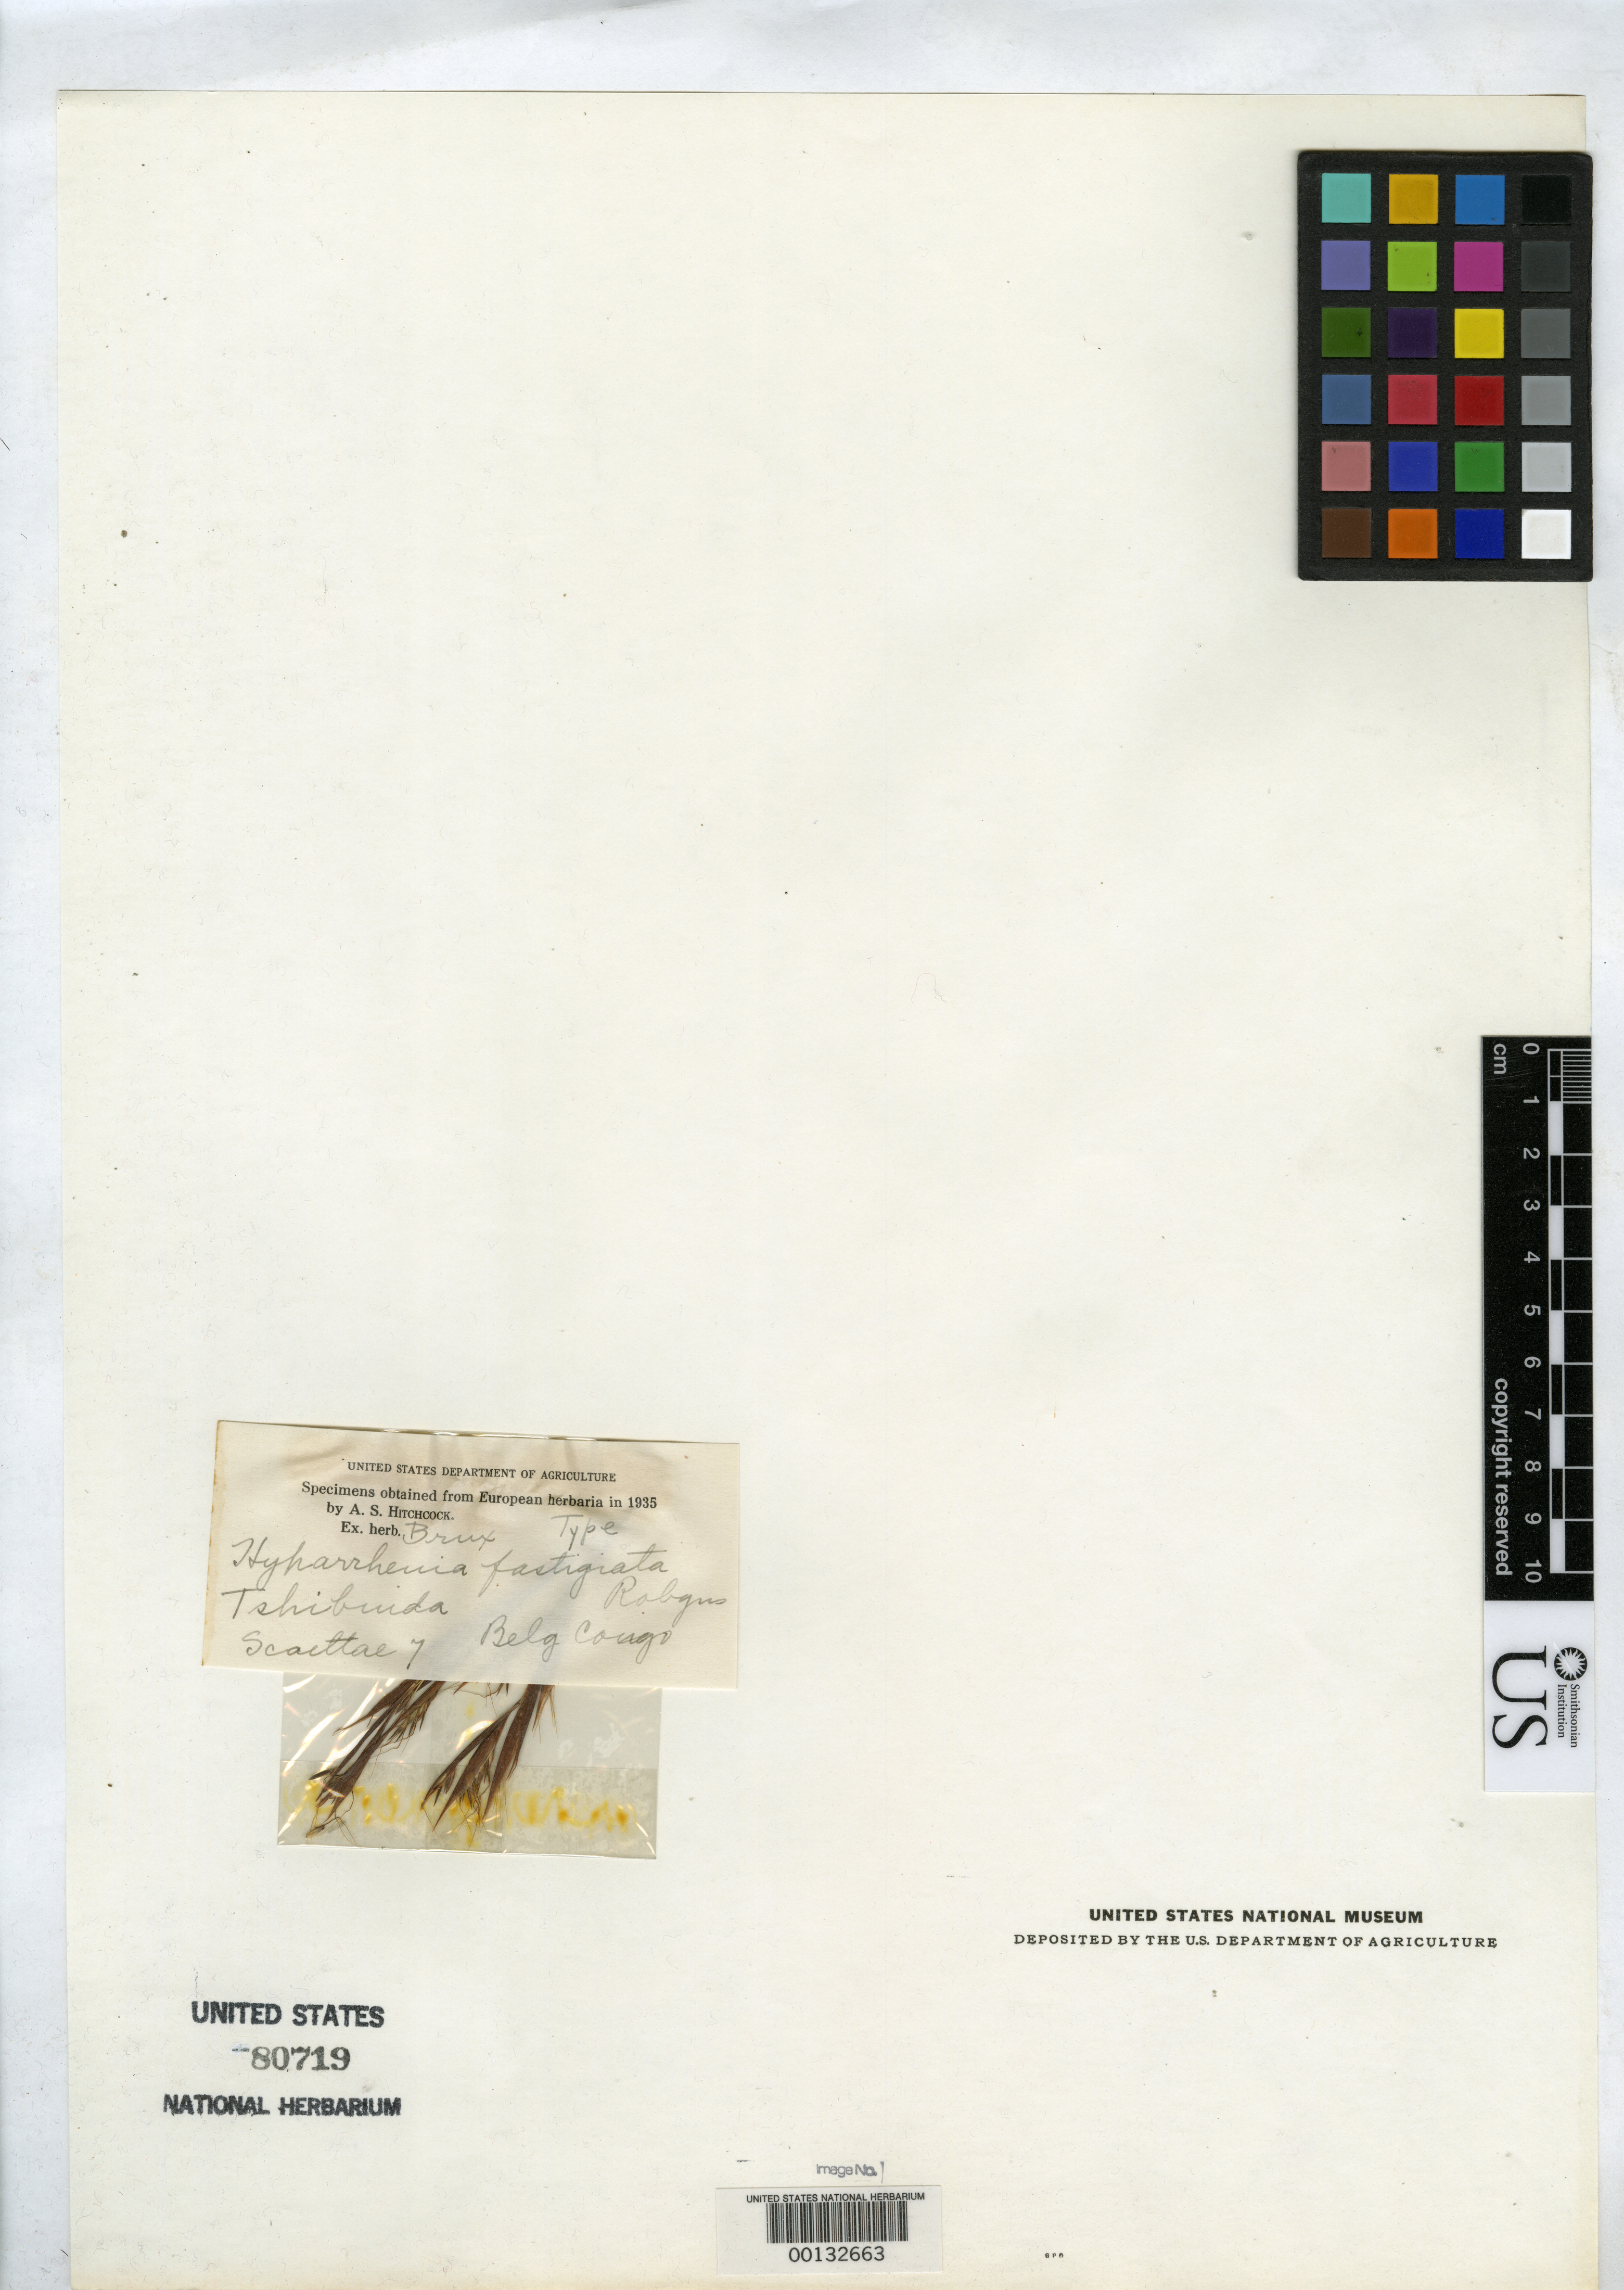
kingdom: Plantae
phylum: Tracheophyta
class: Liliopsida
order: Poales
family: Poaceae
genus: Hyparrhenia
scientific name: Hyparrhenia fastigiata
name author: Robyns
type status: Type Fragment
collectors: H. Scaetta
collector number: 7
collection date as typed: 1928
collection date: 1928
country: Congo, Democratic Republic of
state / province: Sud-Kivu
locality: Tshibinda.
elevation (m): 1600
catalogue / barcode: US 80719